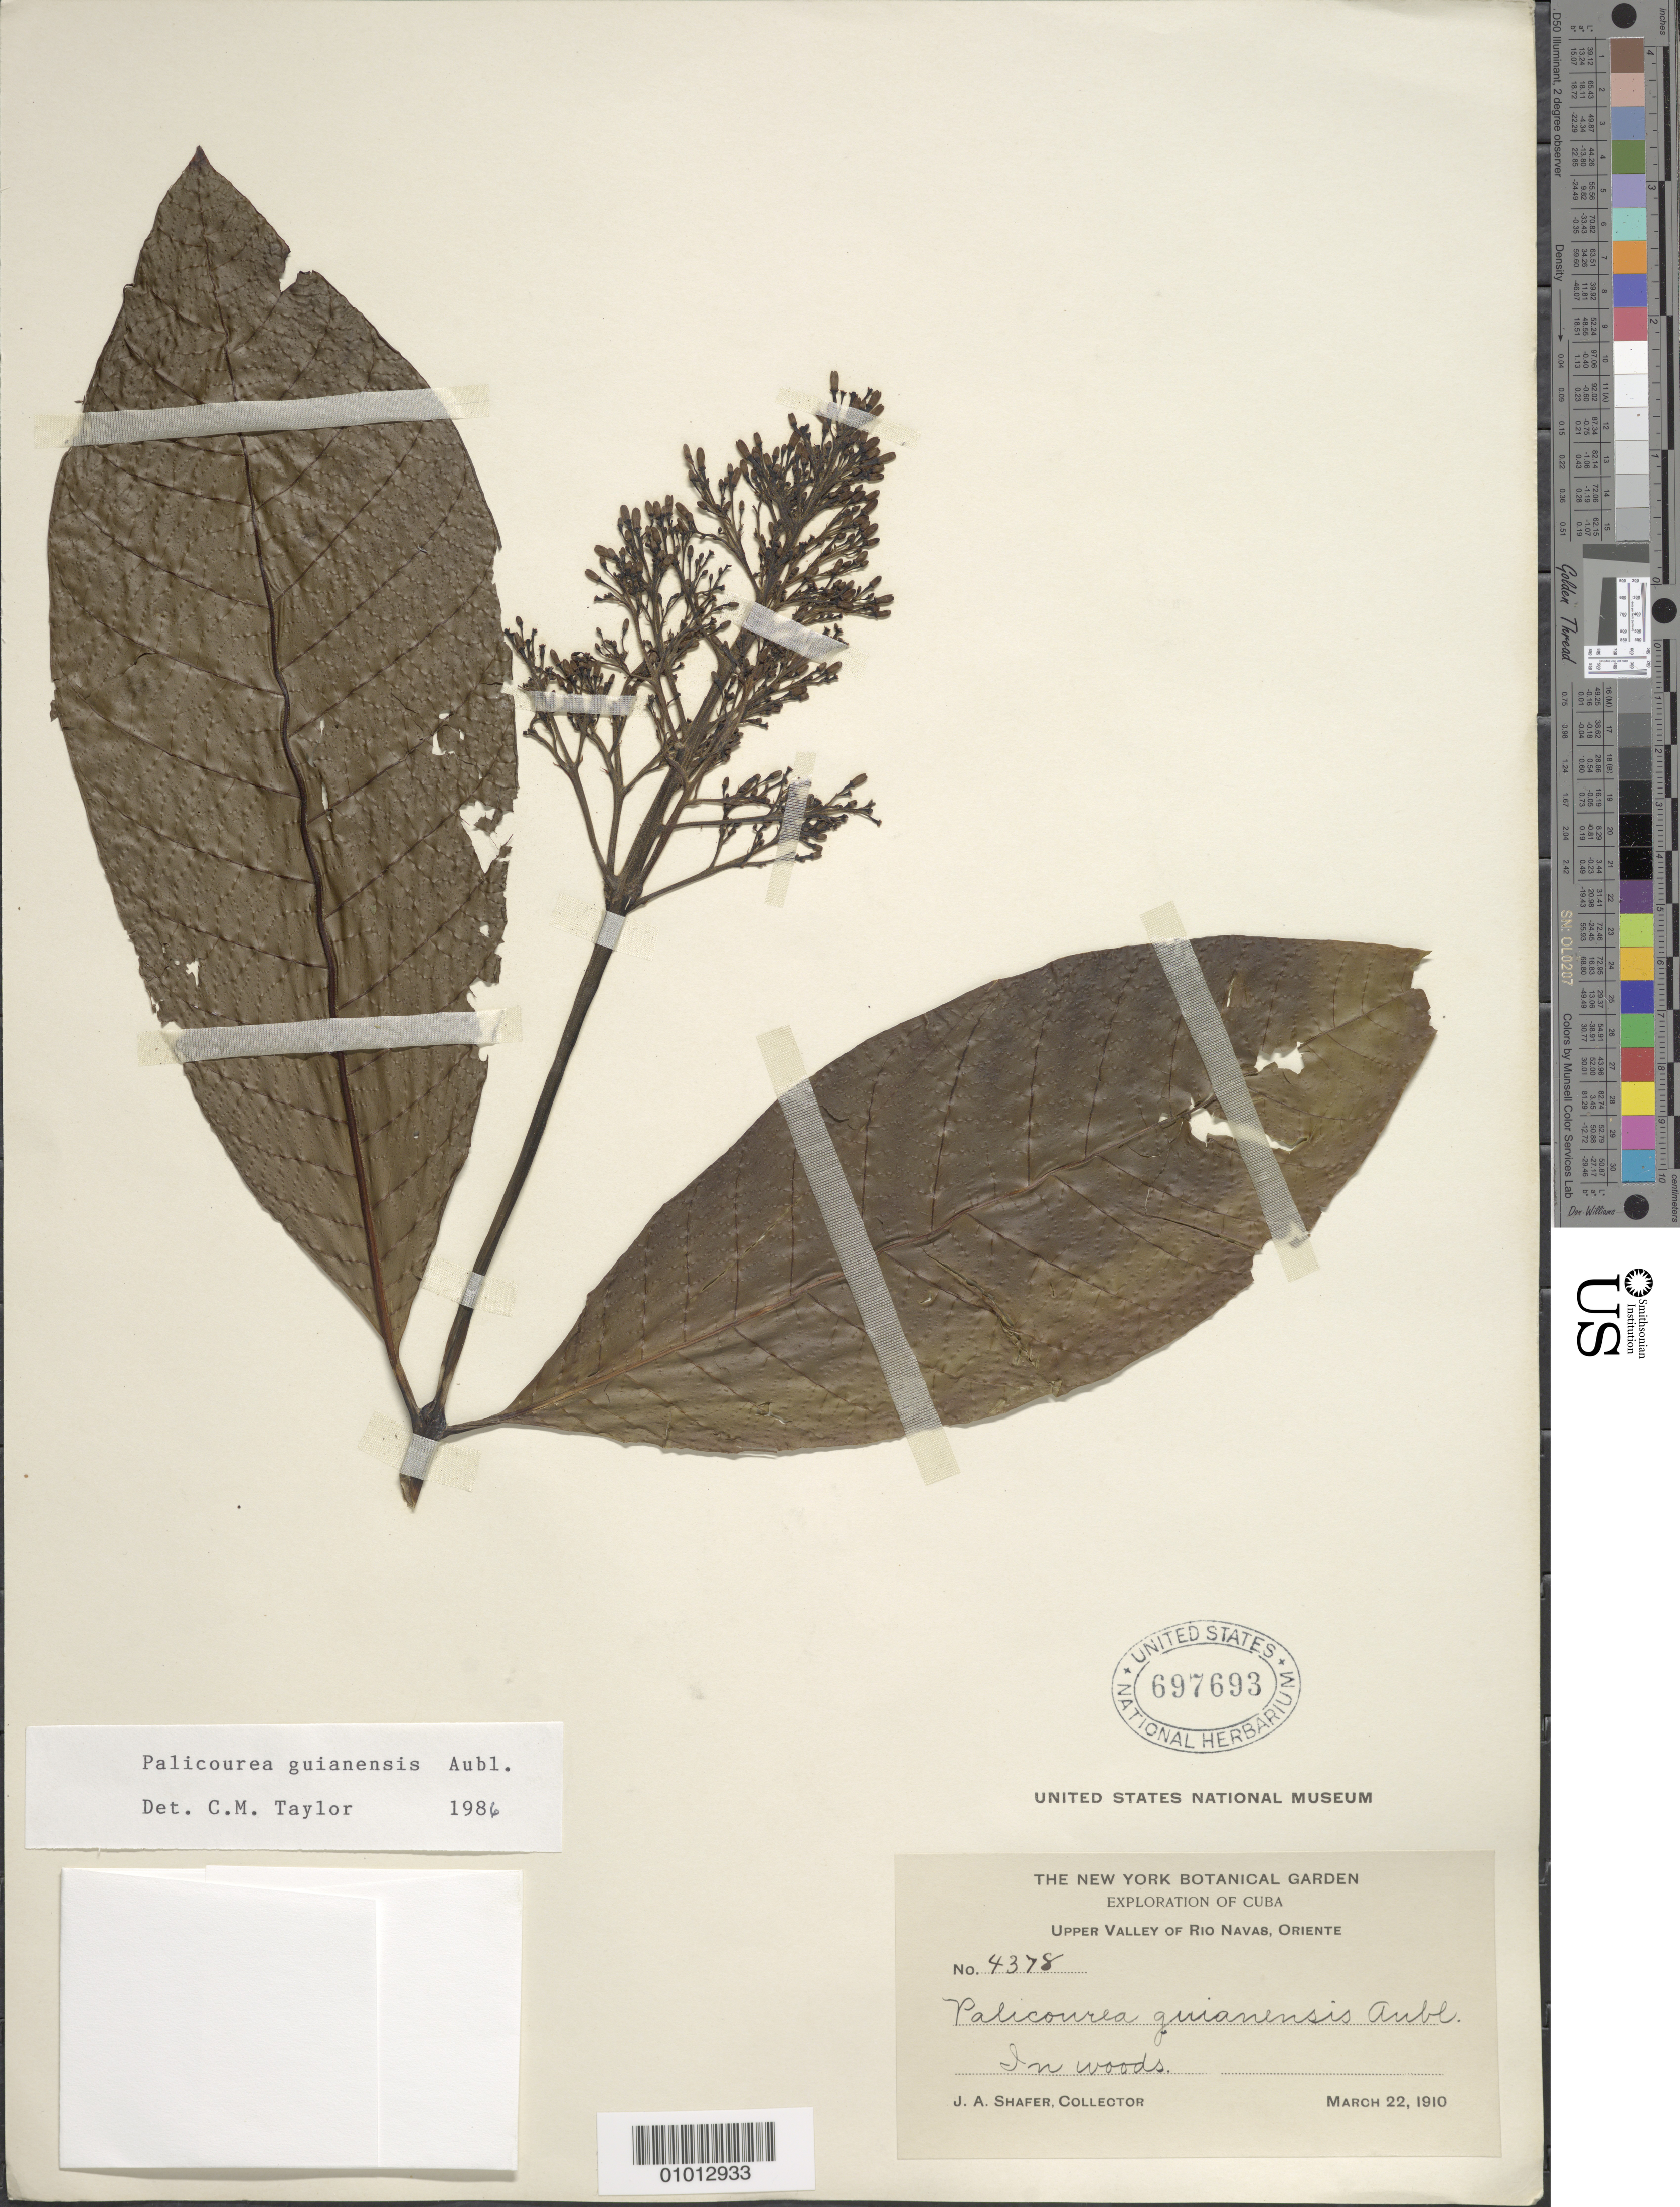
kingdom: Plantae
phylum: Tracheophyta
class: Magnoliopsida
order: Gentianales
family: Rubiaceae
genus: Palicourea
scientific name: Palicourea guianensis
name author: Aubl.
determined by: Taylor, Charlotte M.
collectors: J. A. Shafer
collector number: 4378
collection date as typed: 22 Mar 1910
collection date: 1910-03-22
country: Cuba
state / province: Oriente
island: Cuba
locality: Upper valley of Río Navas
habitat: In woods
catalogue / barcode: US 697693